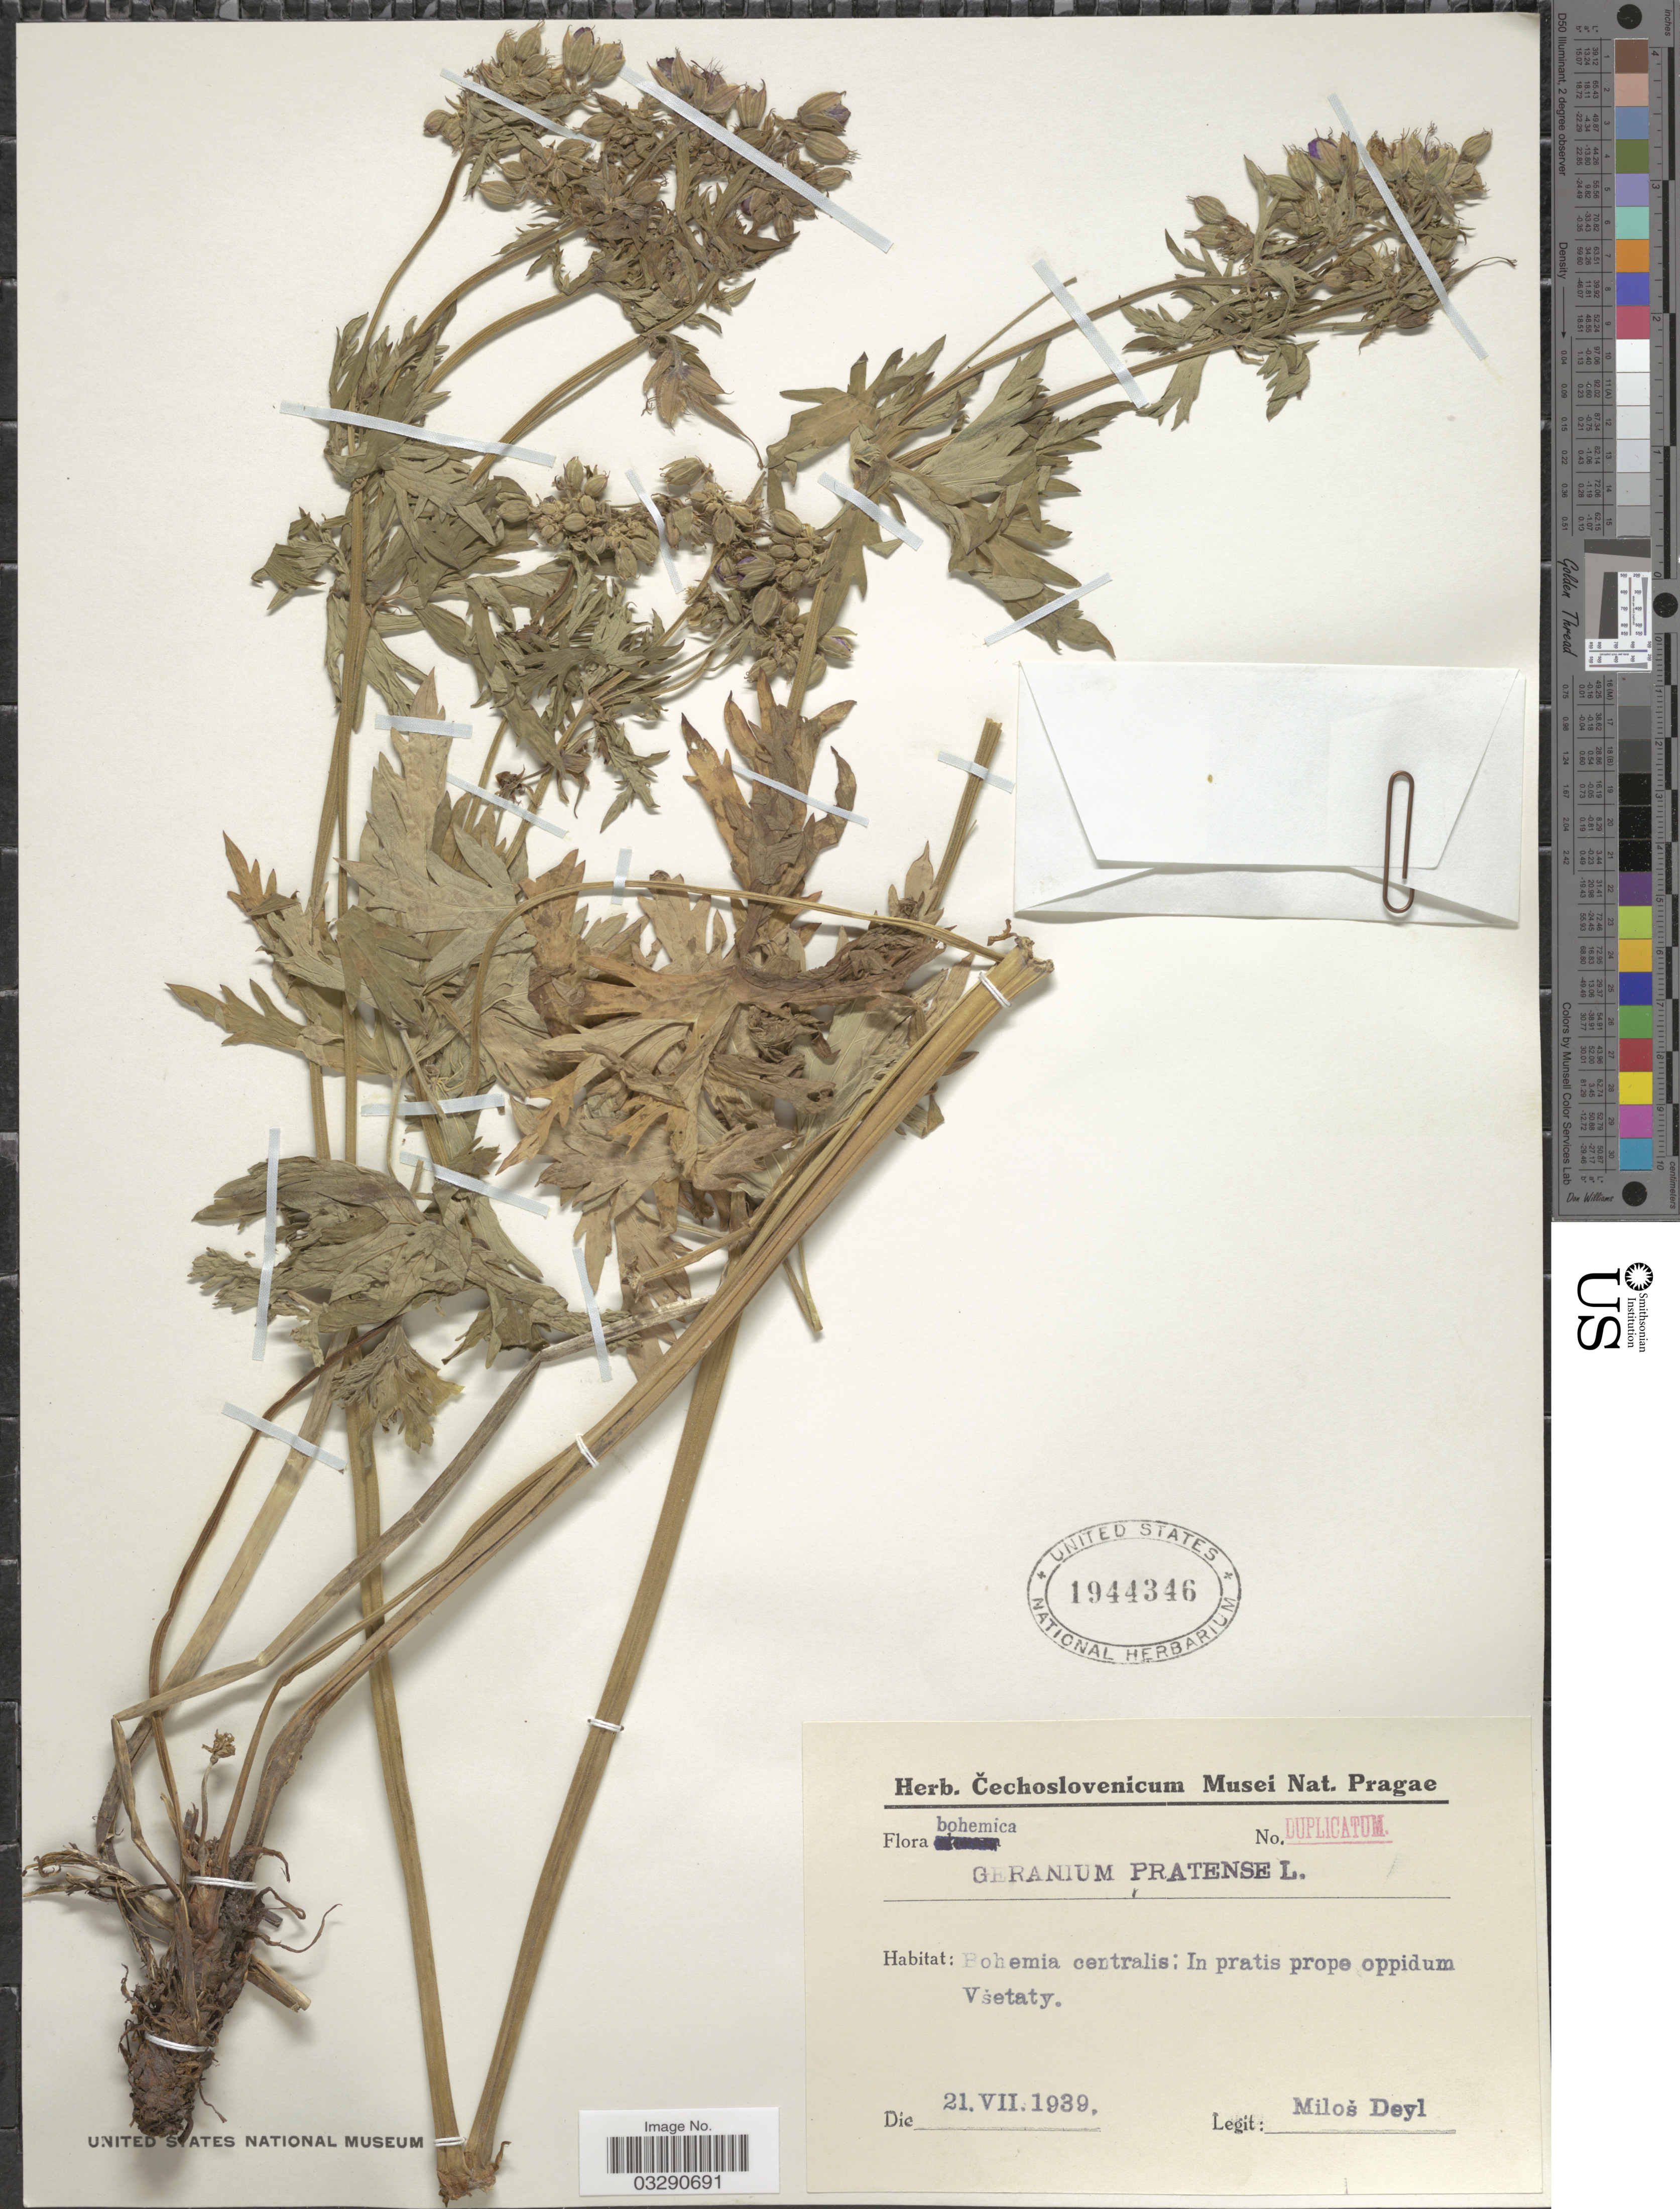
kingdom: Plantae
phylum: Tracheophyta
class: Magnoliopsida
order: Geraniales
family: Geraniaceae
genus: Geranium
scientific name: Geranium pratense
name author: L.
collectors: M. Deyl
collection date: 1939-07-21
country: Czechia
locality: Bohemia centralis; In pratis prope oppidum Všetaty.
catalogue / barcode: US 1944346